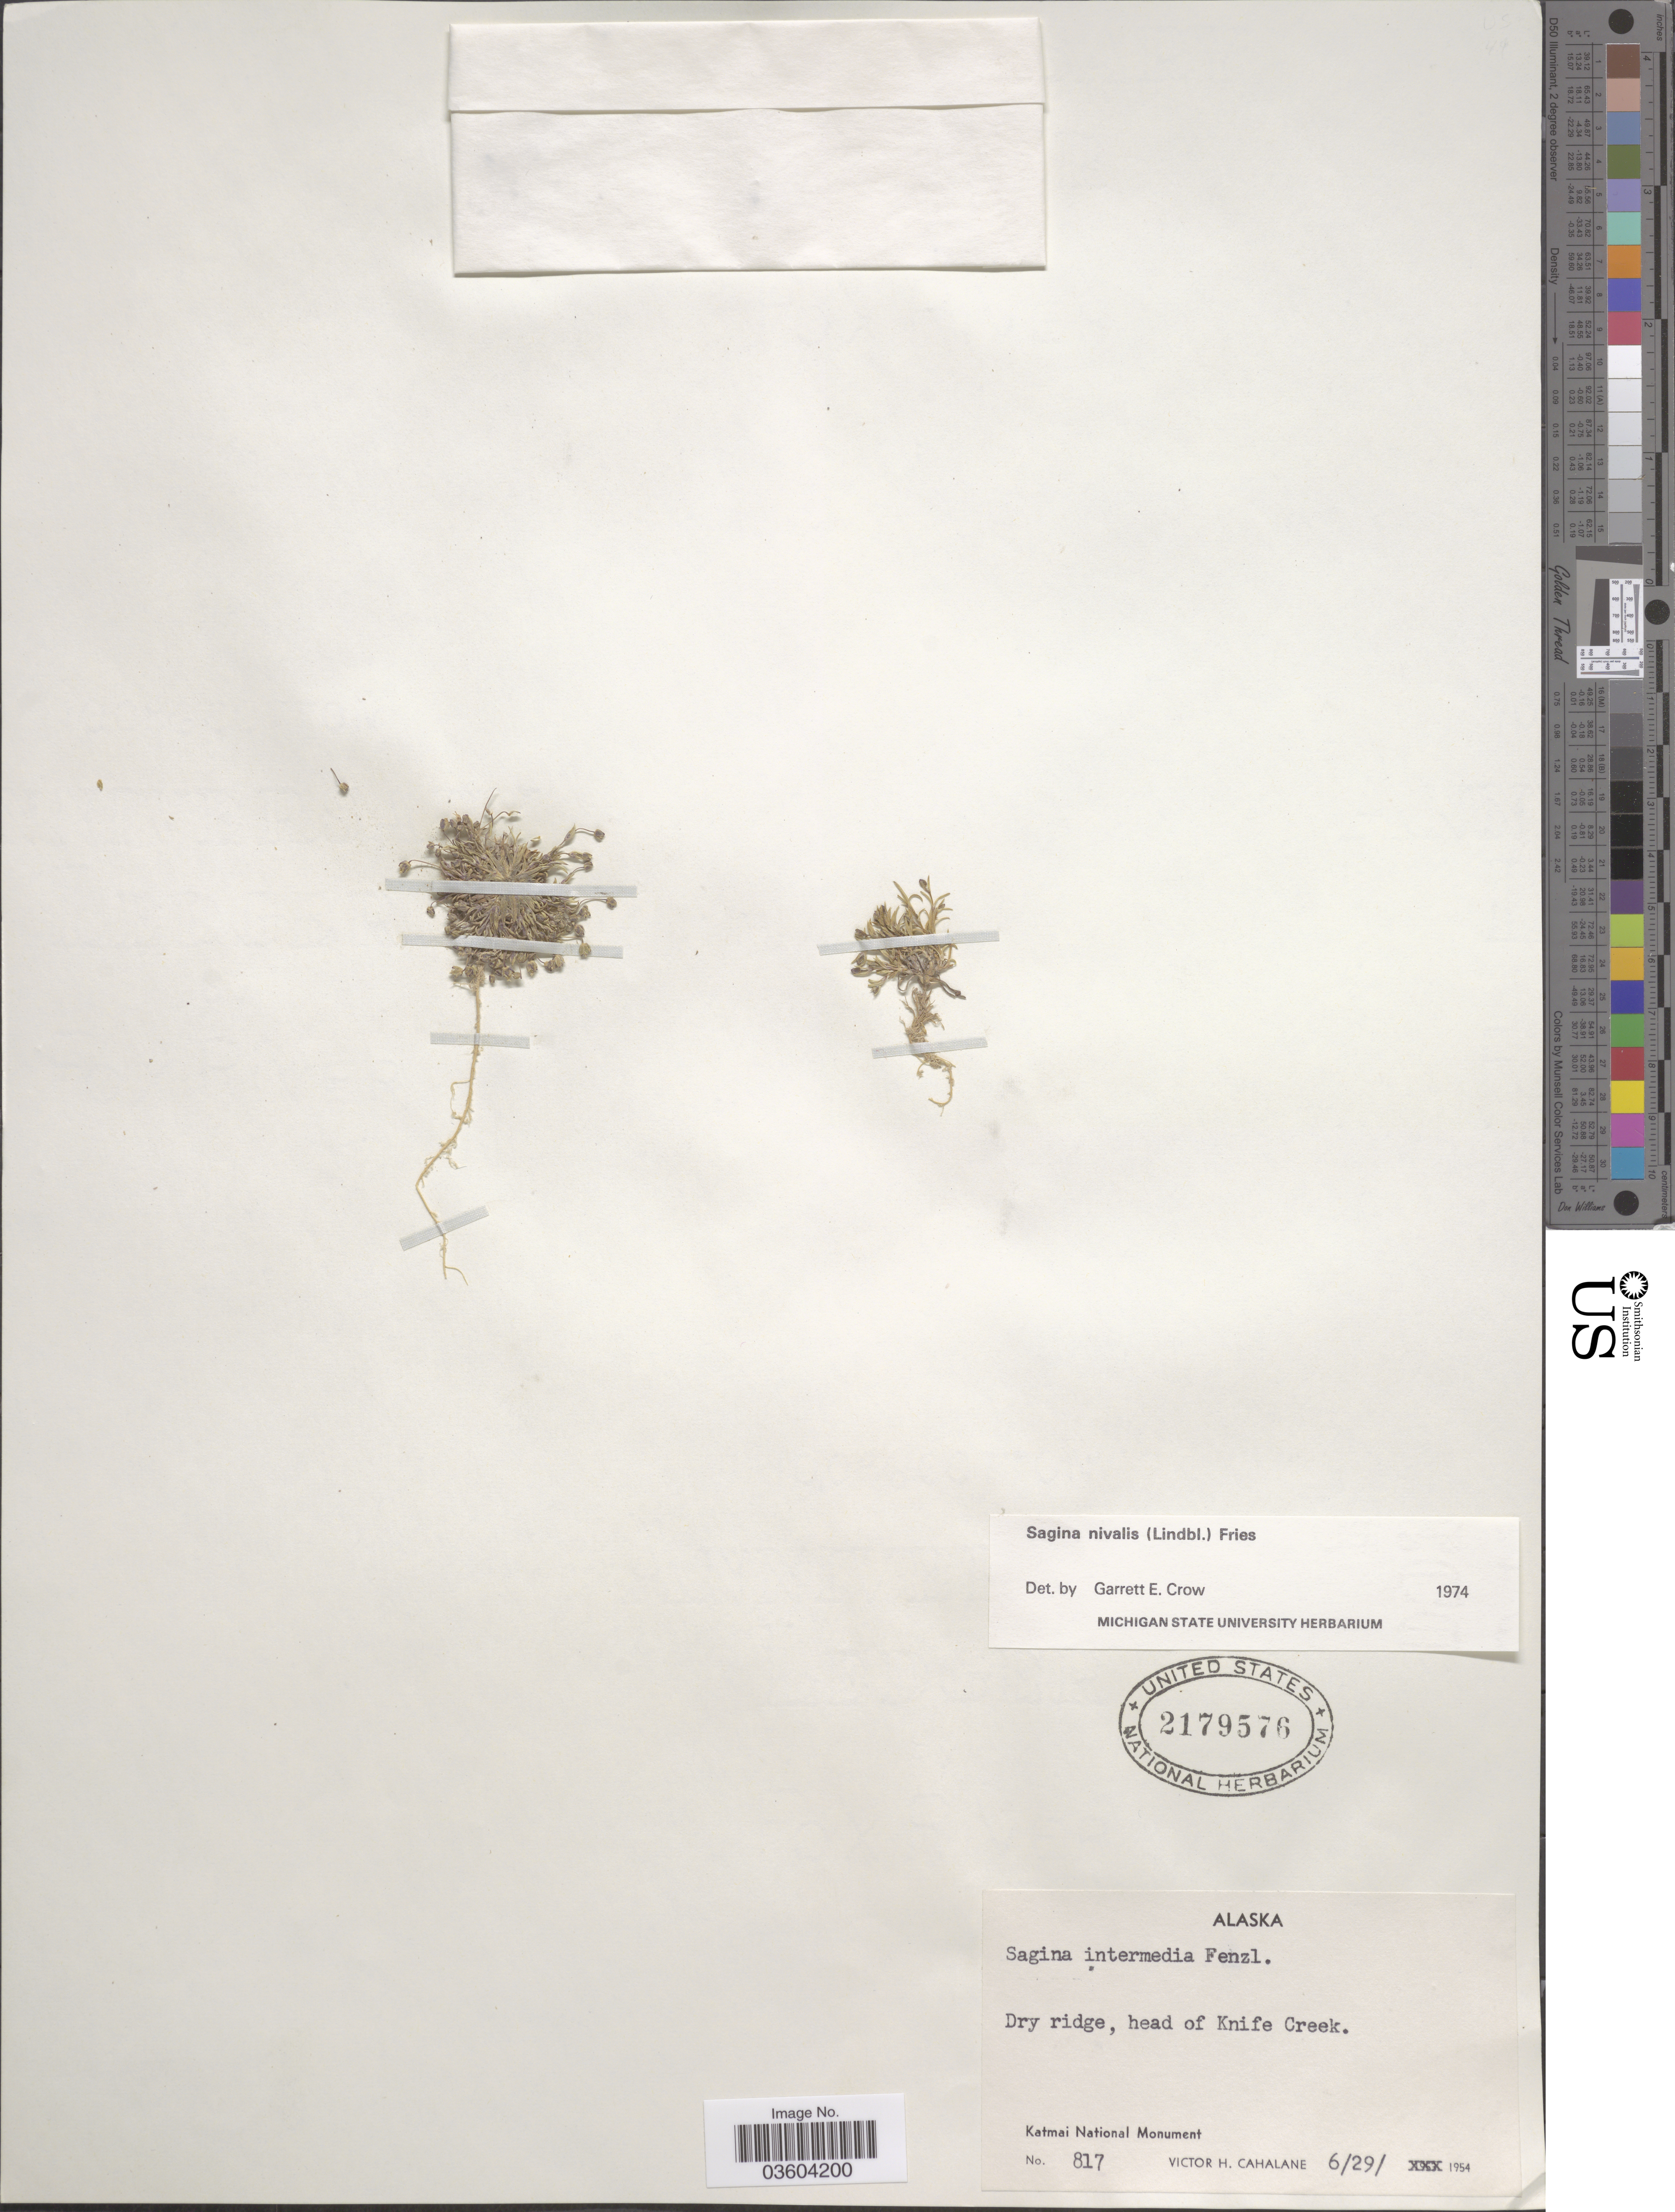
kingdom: Plantae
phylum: Tracheophyta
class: Magnoliopsida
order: Caryophyllales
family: Caryophyllaceae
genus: Sagina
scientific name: Sagina nivalis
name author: (Lindblom) Fr.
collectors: V. Cahalane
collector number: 817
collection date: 1954-06-29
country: United States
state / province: Alaska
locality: Dry ridge, head of Knife Creek. Katmai National Monument.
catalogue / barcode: US 2179576